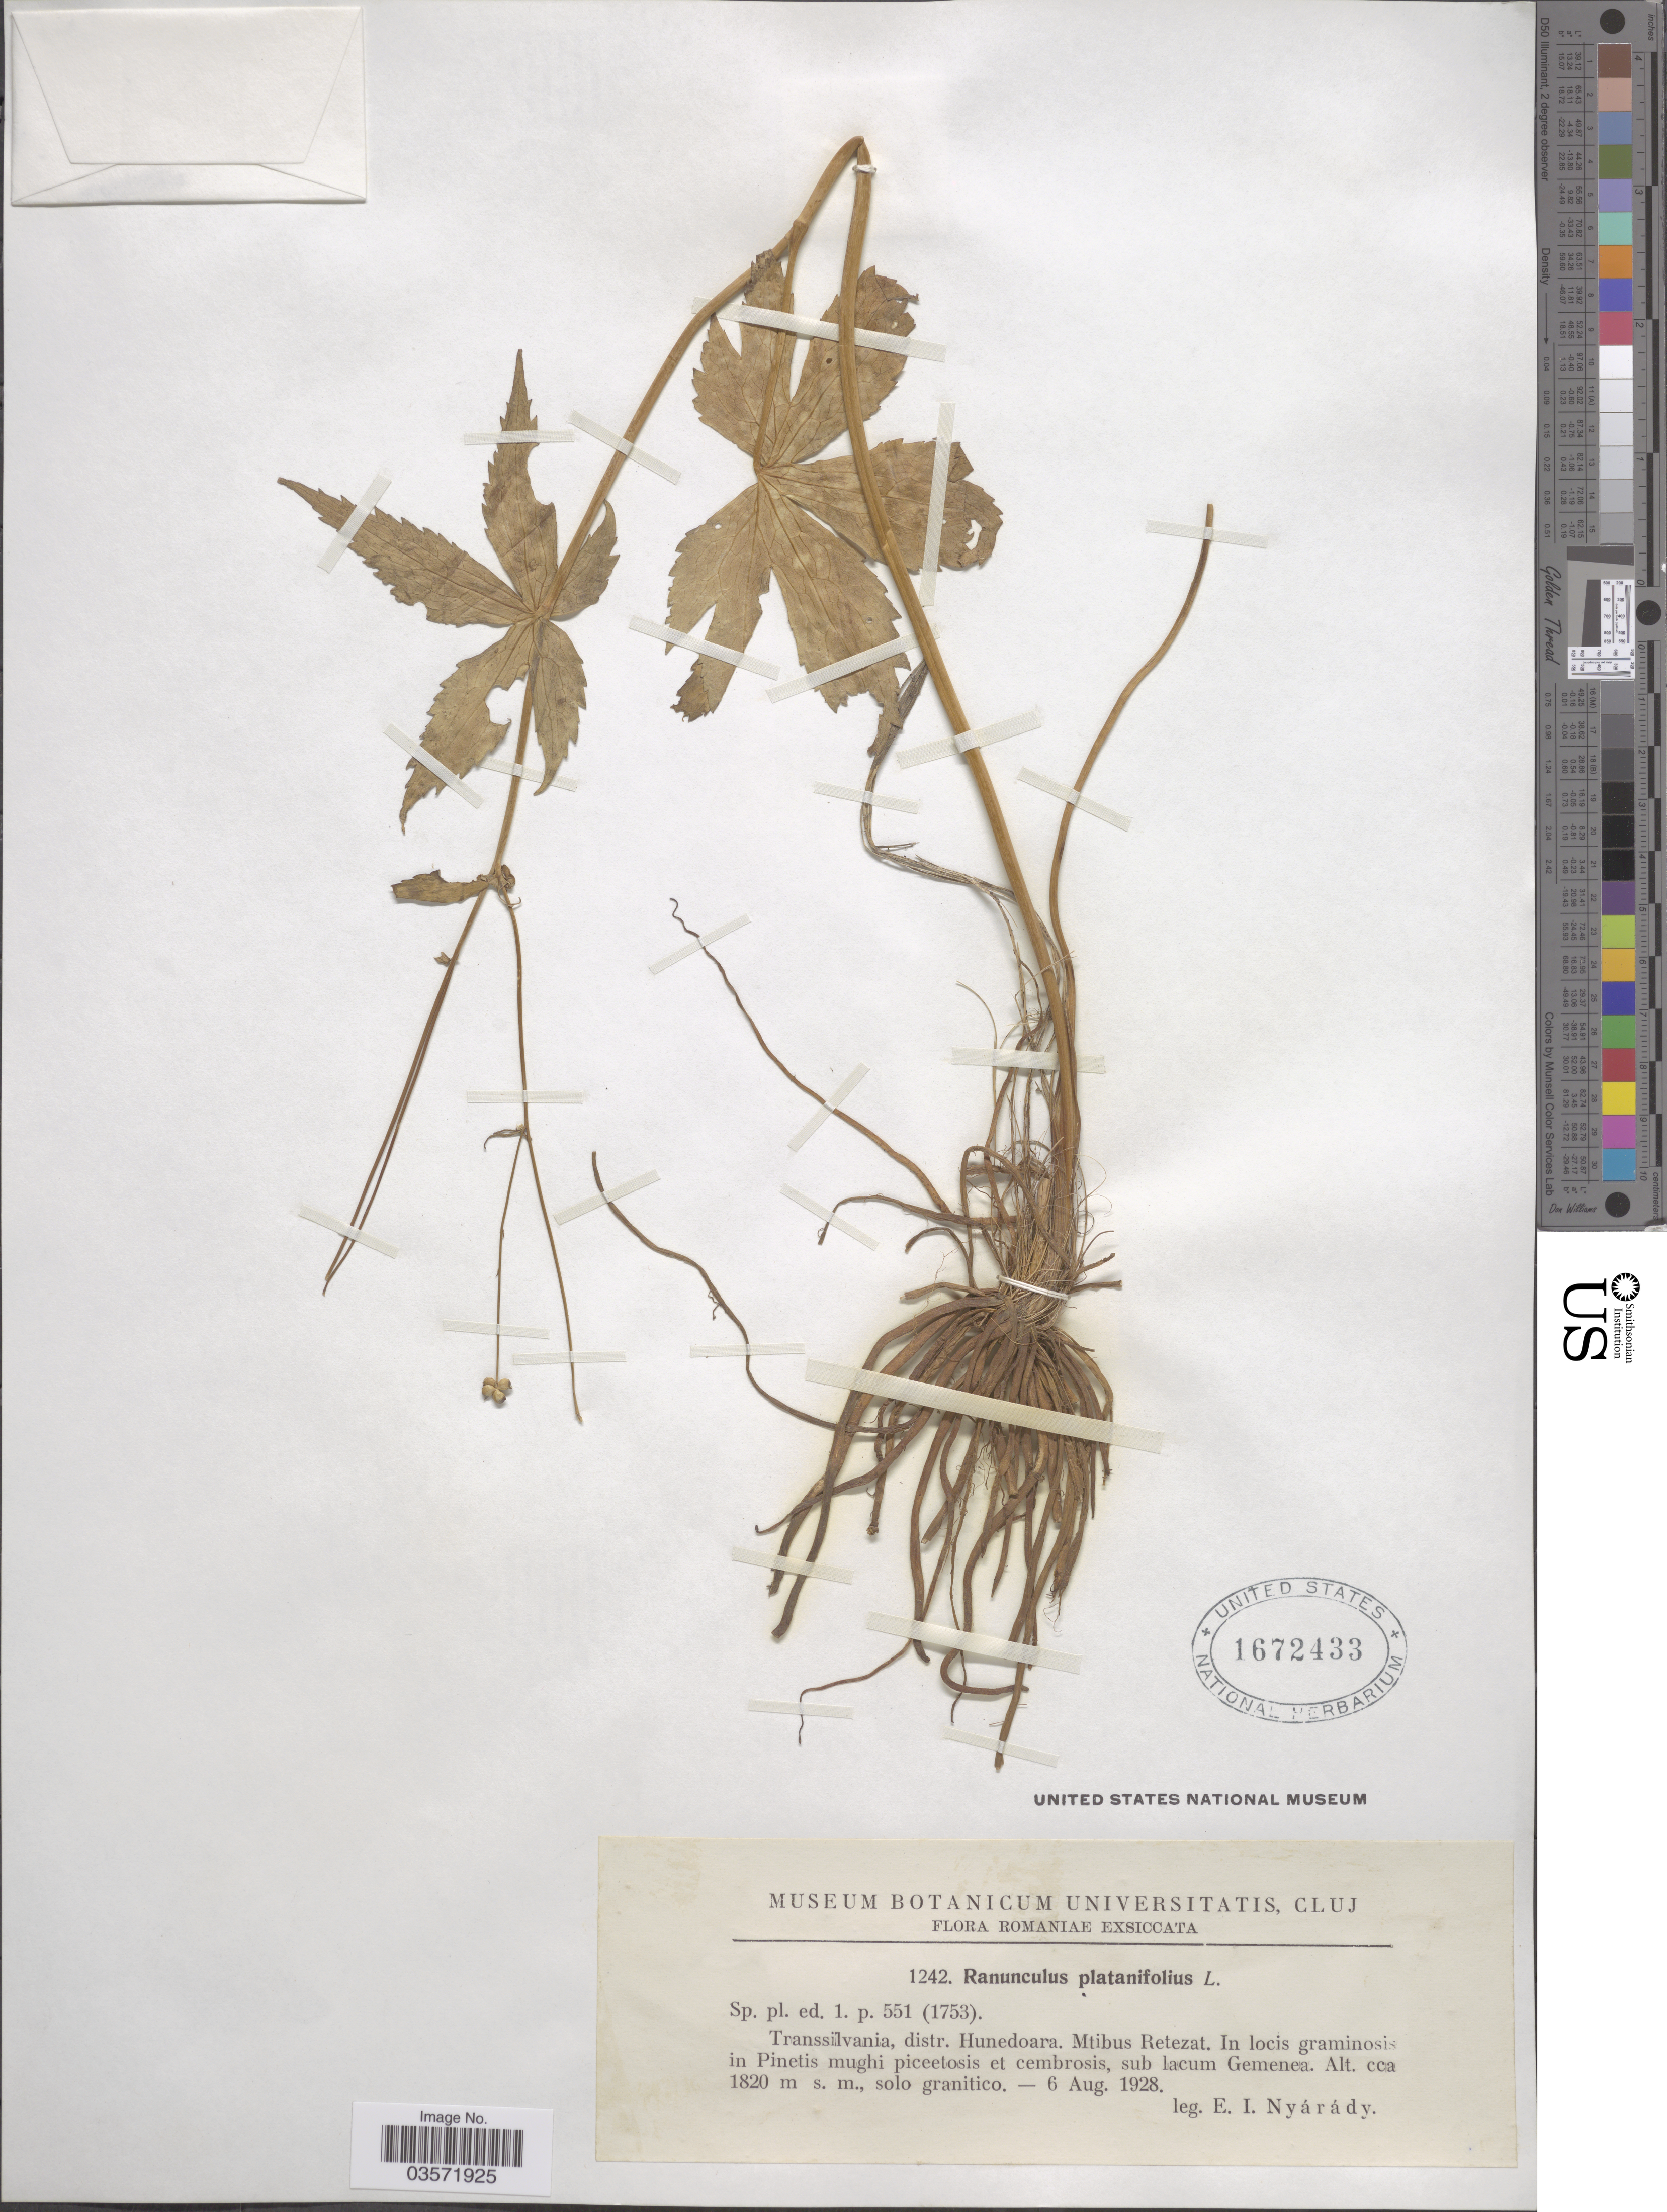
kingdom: Plantae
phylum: Tracheophyta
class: Magnoliopsida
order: Ranunculales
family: Ranunculaceae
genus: Ranunculus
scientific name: Ranunculus platanifolius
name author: L.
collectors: E. Nyárády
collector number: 1242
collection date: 1928-08-06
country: Romania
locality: Transsilvania, distr. Hunedoara. Mtibus Retezat. Sub lacum Gemenea.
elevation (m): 1820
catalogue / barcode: US 1672433